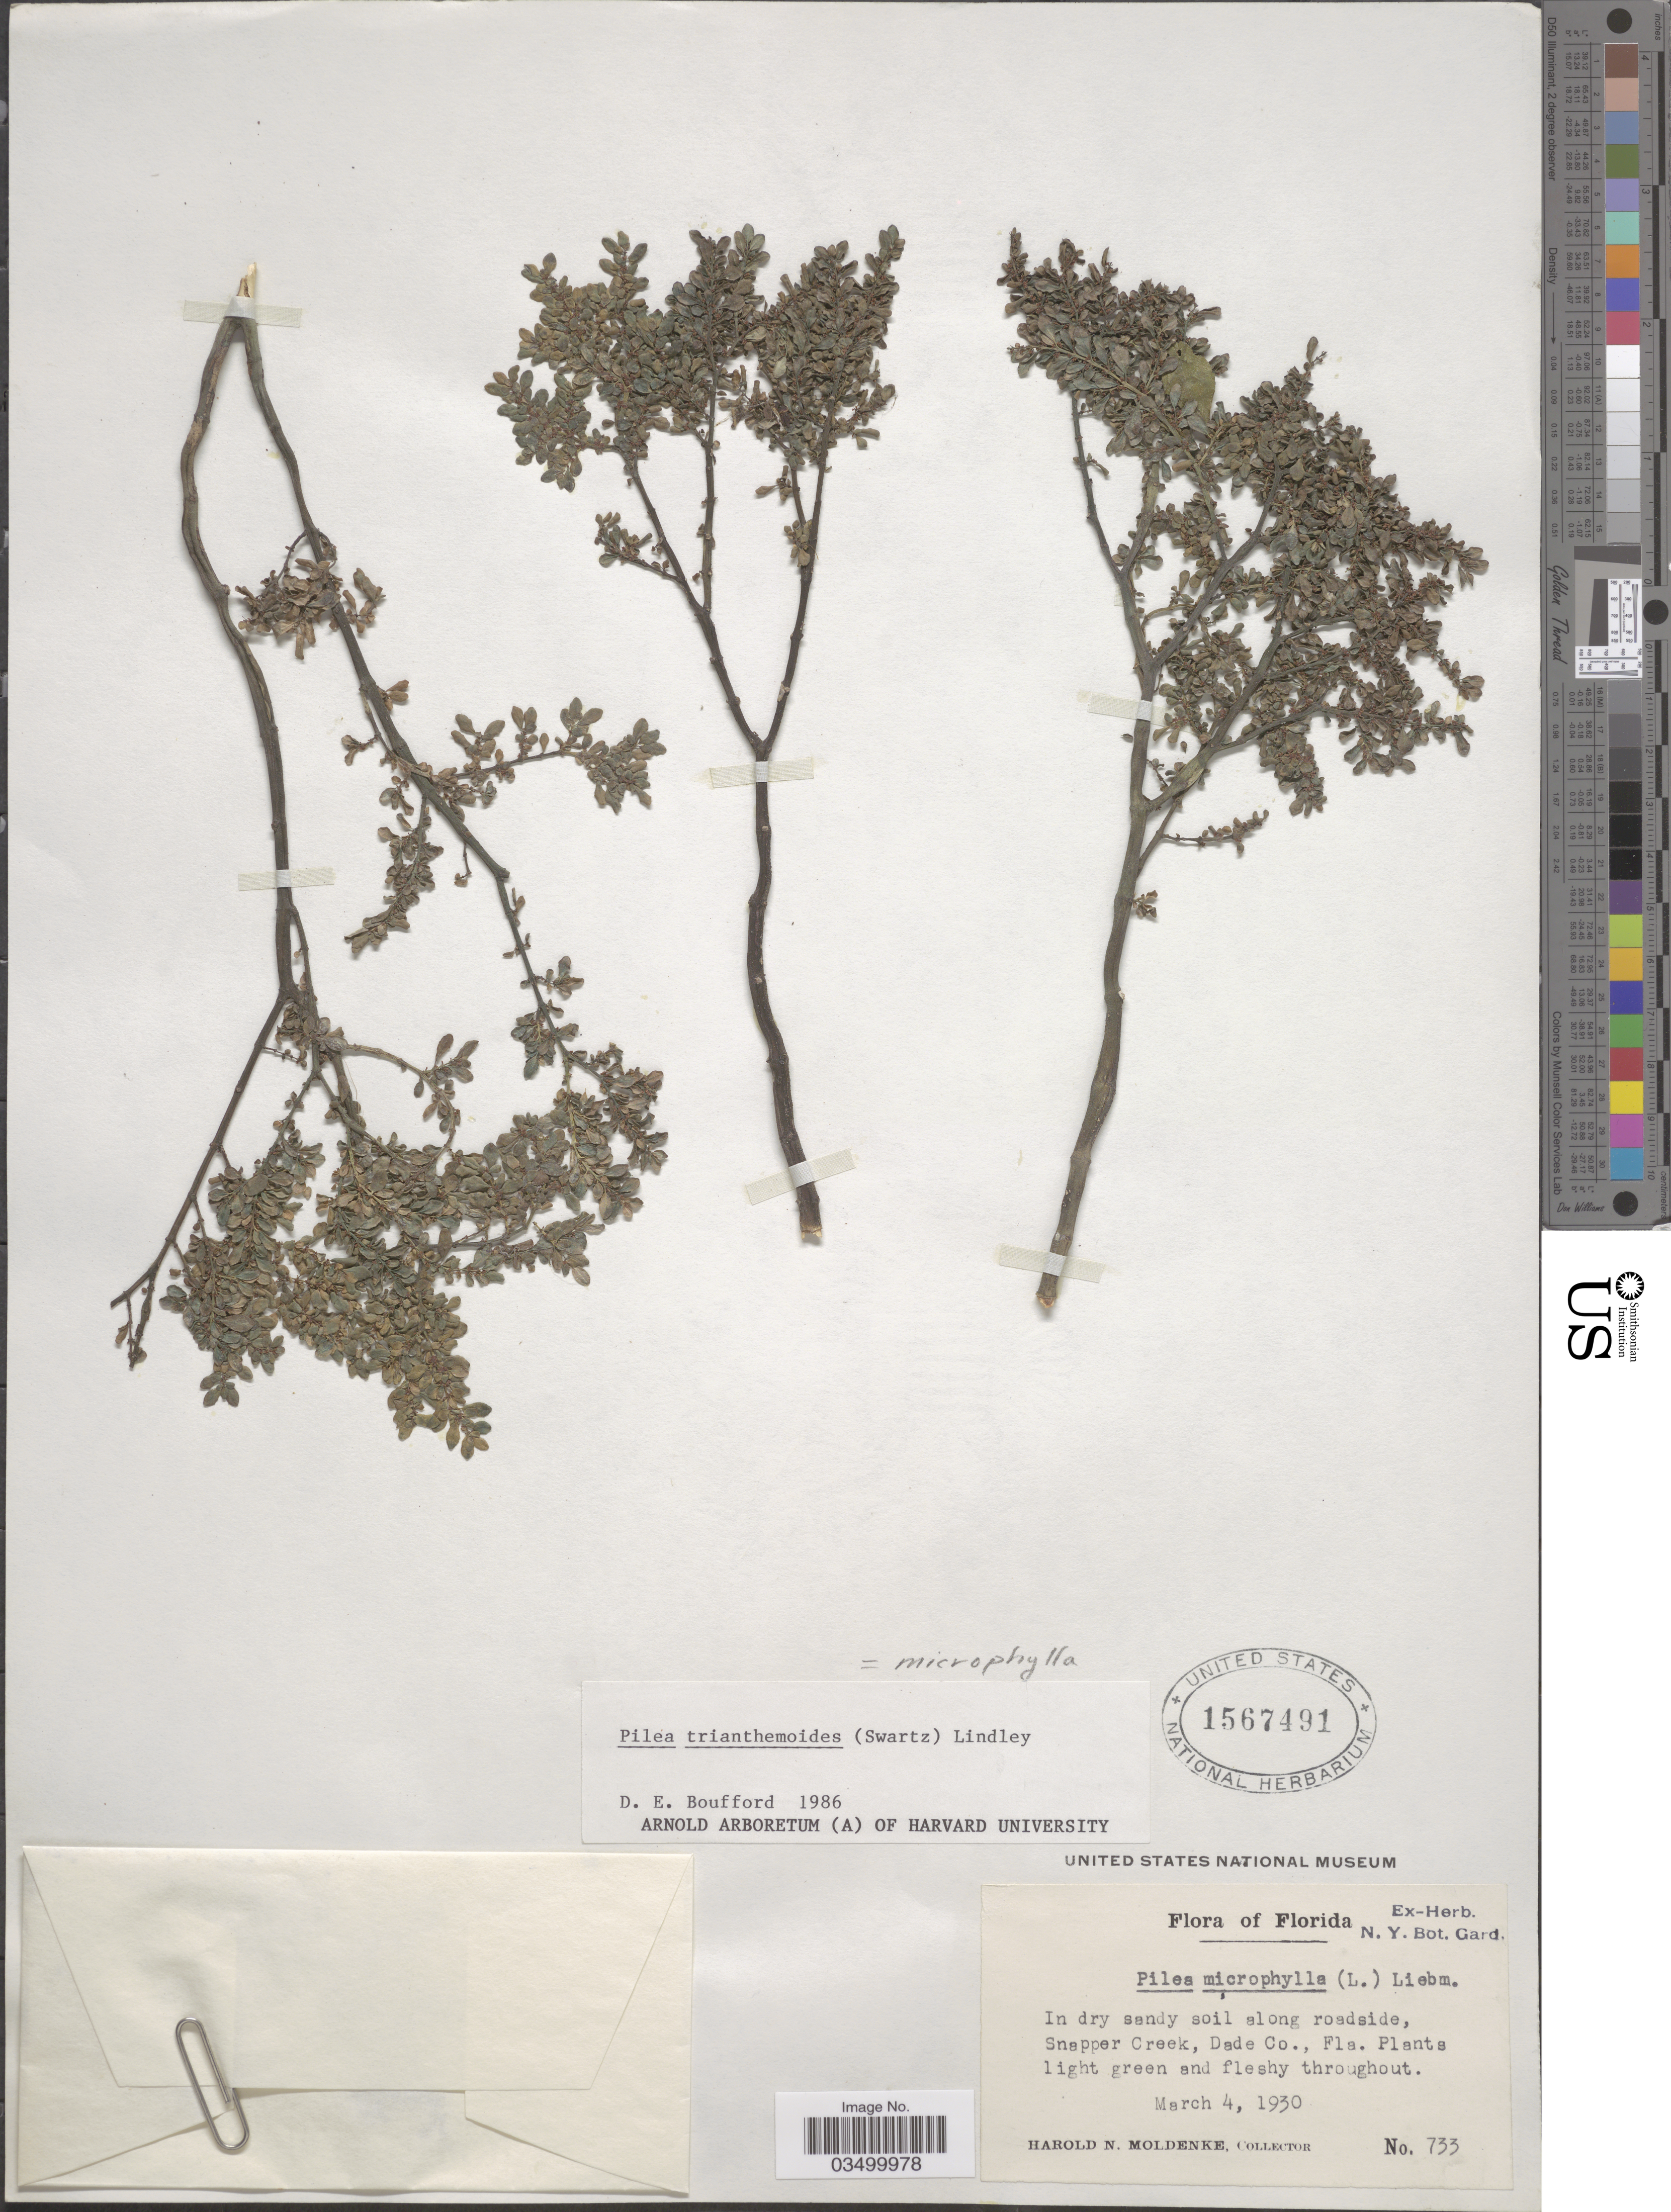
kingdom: Plantae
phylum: Tracheophyta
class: Magnoliopsida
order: Rosales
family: Urticaceae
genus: Pilea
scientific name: Pilea microphylla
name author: (L.) Liebm.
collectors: H. N. Moldenke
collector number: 733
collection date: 1930-03-04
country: United States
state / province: Florida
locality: Along roadside, Snapper Creek, Dade Co.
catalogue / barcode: US 1567491